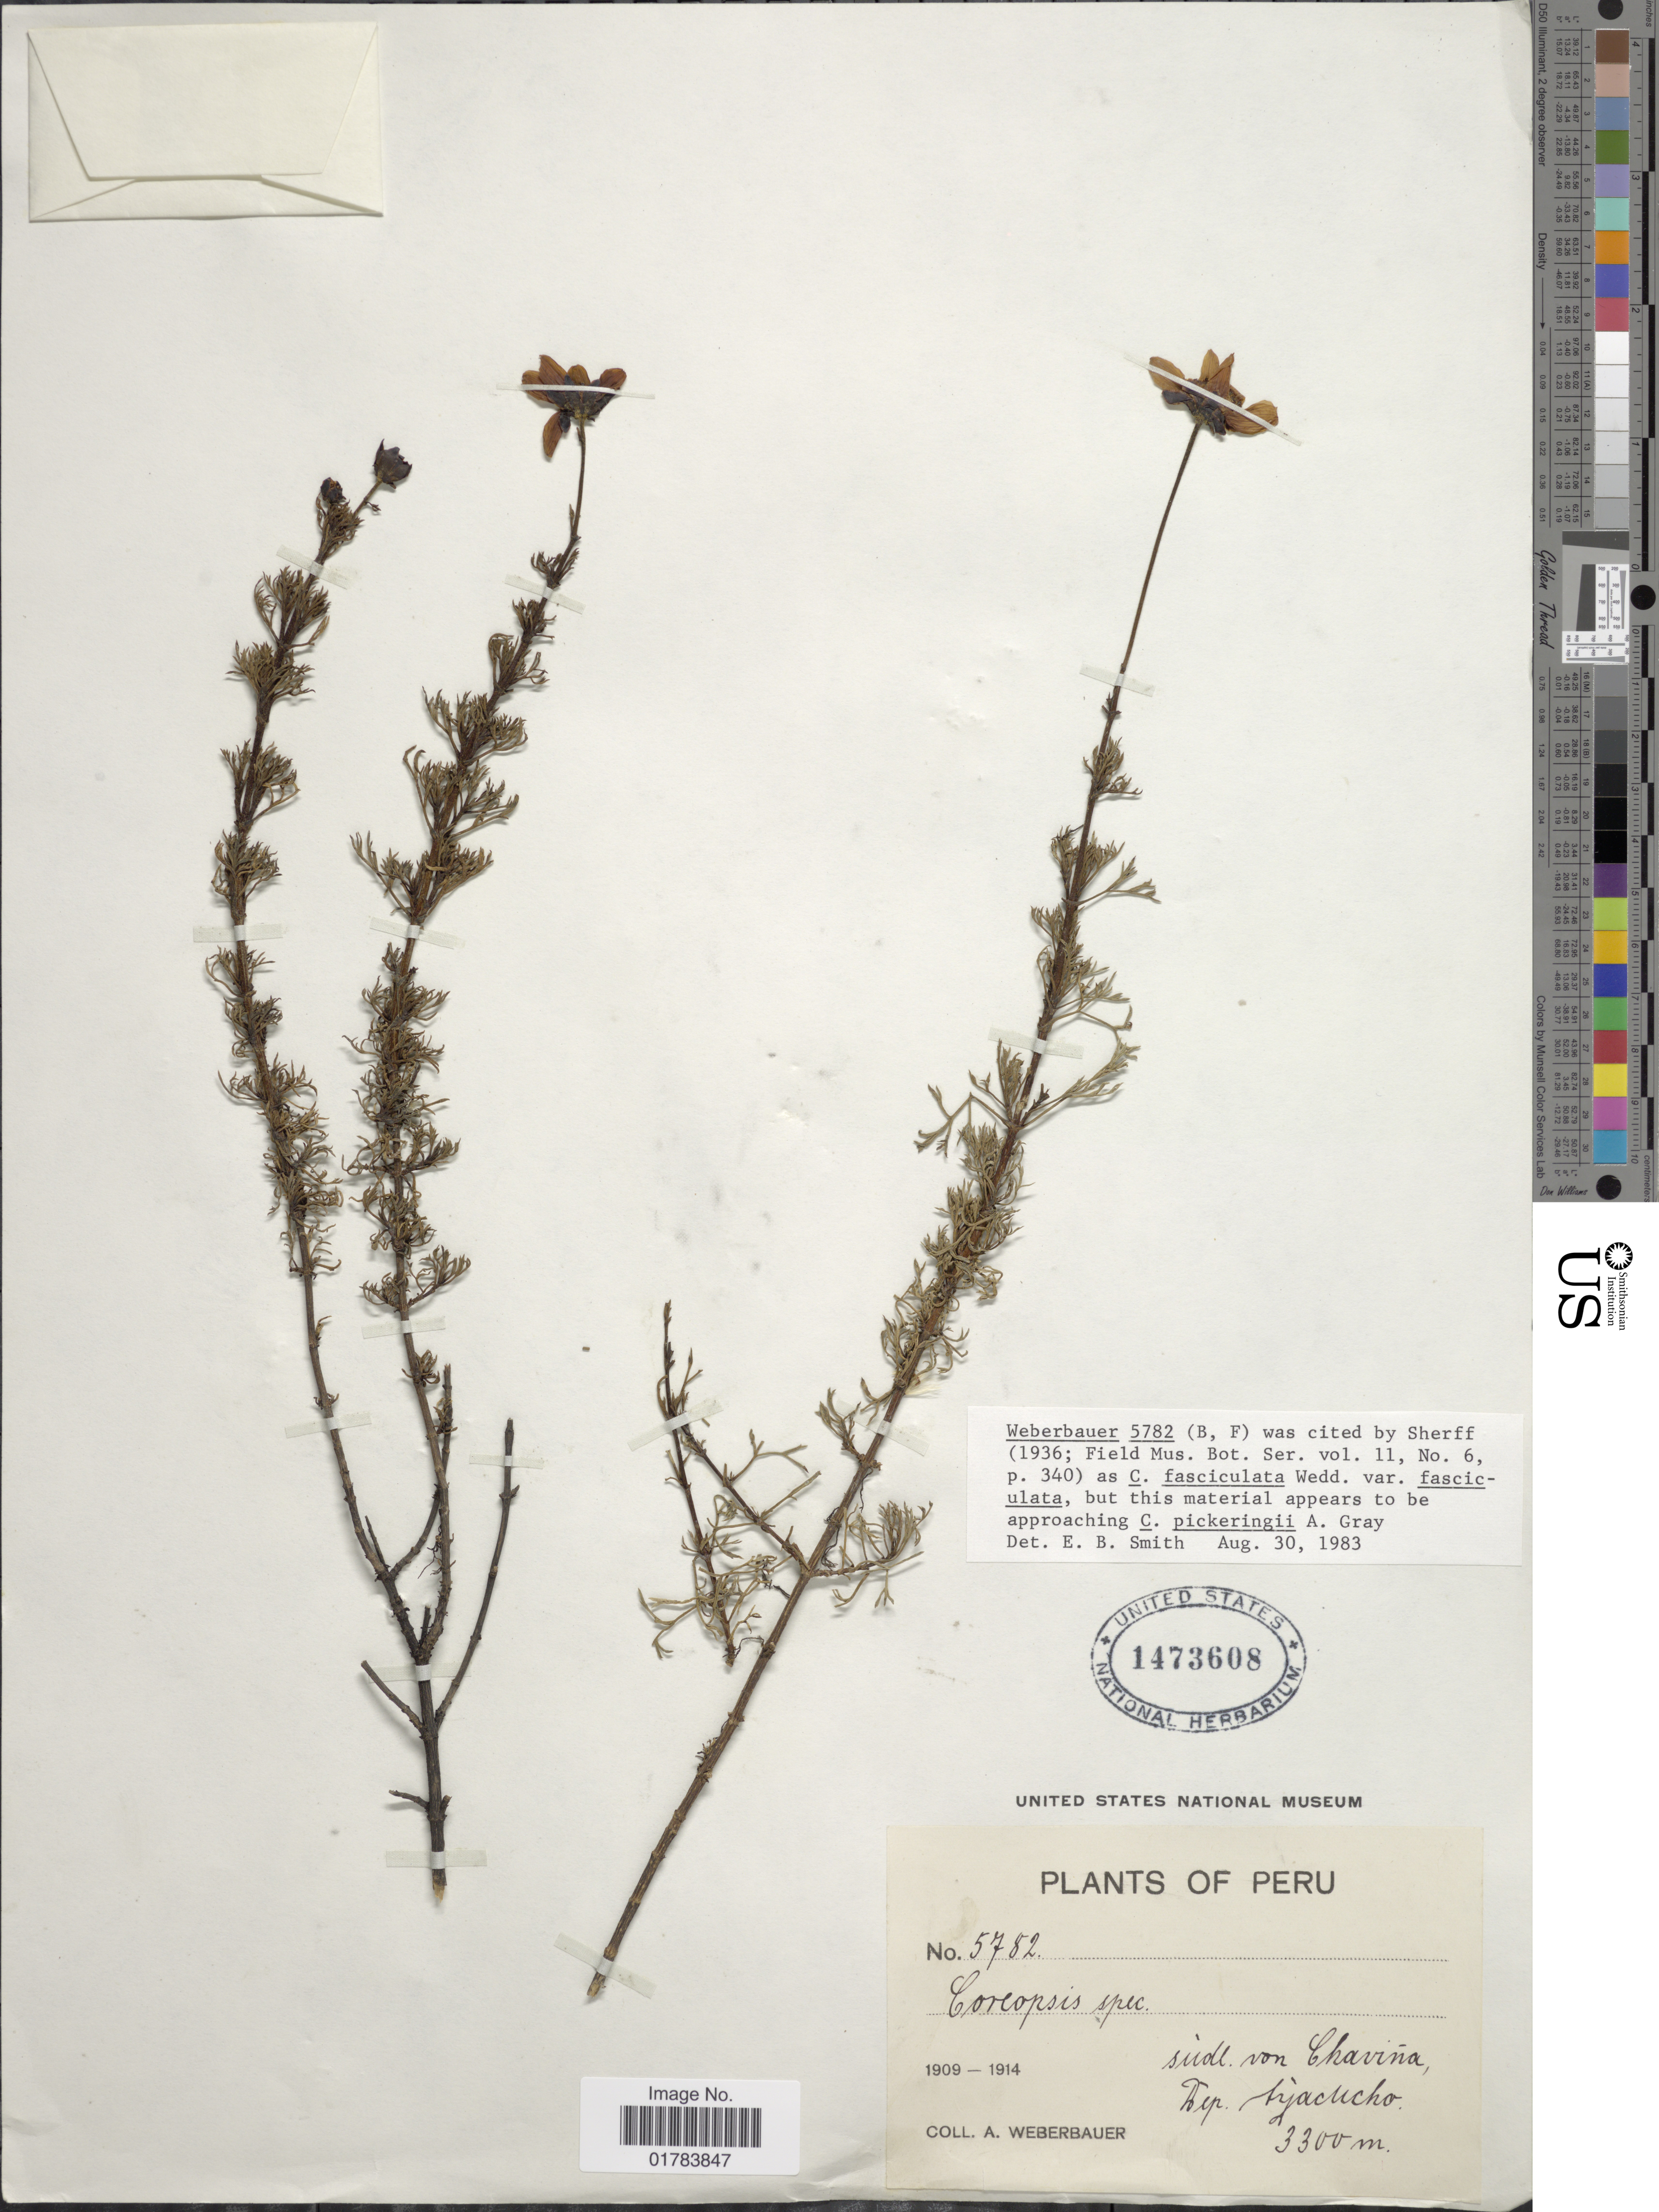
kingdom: Plantae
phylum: Tracheophyta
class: Magnoliopsida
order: Asterales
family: Asteraceae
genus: Coreopsis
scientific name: Coreopsis fasciculata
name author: Wedd.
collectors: A. Weberbauer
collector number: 5782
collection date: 1909/1914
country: Peru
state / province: Ayacucho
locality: Südl. von Chaviña, Dep. Ayacucho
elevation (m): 3300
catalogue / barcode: US 1473608